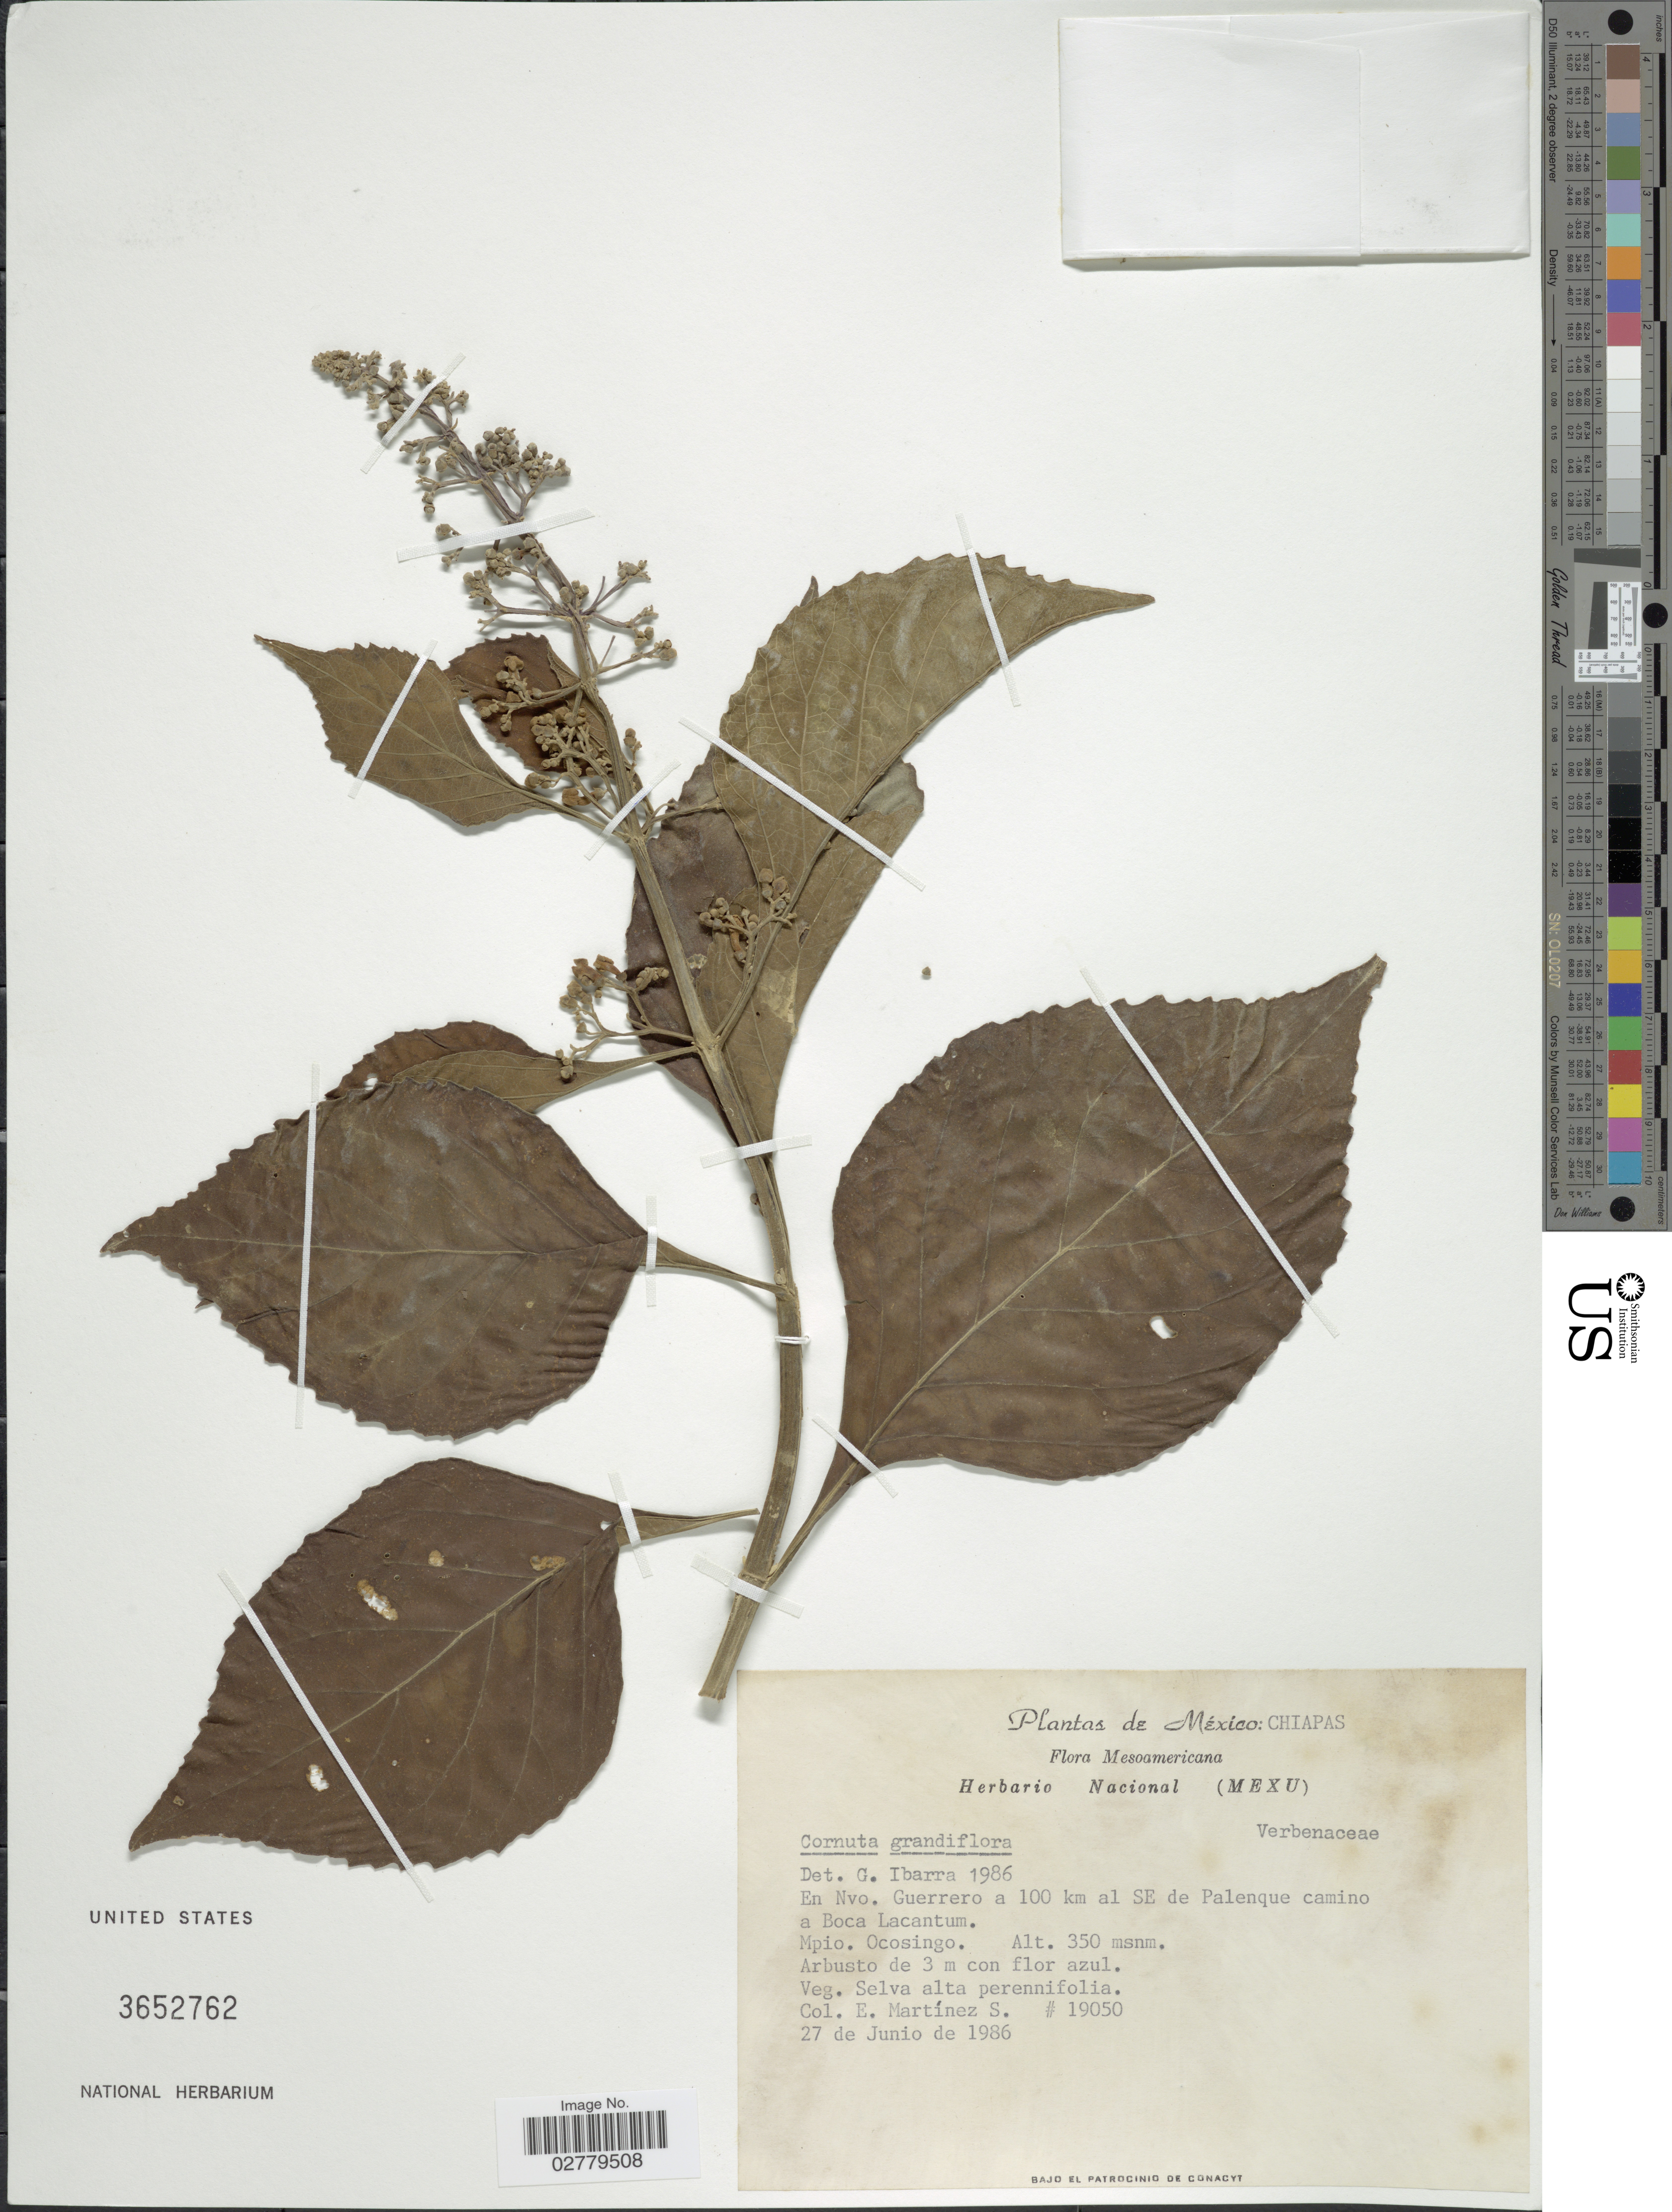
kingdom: Plantae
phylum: Tracheophyta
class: Magnoliopsida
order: Lamiales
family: Lamiaceae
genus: Cornutia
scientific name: Cornutia grandifolia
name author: (Cham. & Schltdl.) Schauer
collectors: E. M. Martínez S.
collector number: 19050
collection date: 1986-06-27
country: Mexico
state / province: Guerrero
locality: Mesoamericana. En Nvo. Guerrero a 100 km al SE de Palenque camino a Boca Lacantum. Mpio. Ocosingo.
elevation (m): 350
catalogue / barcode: US 3652762